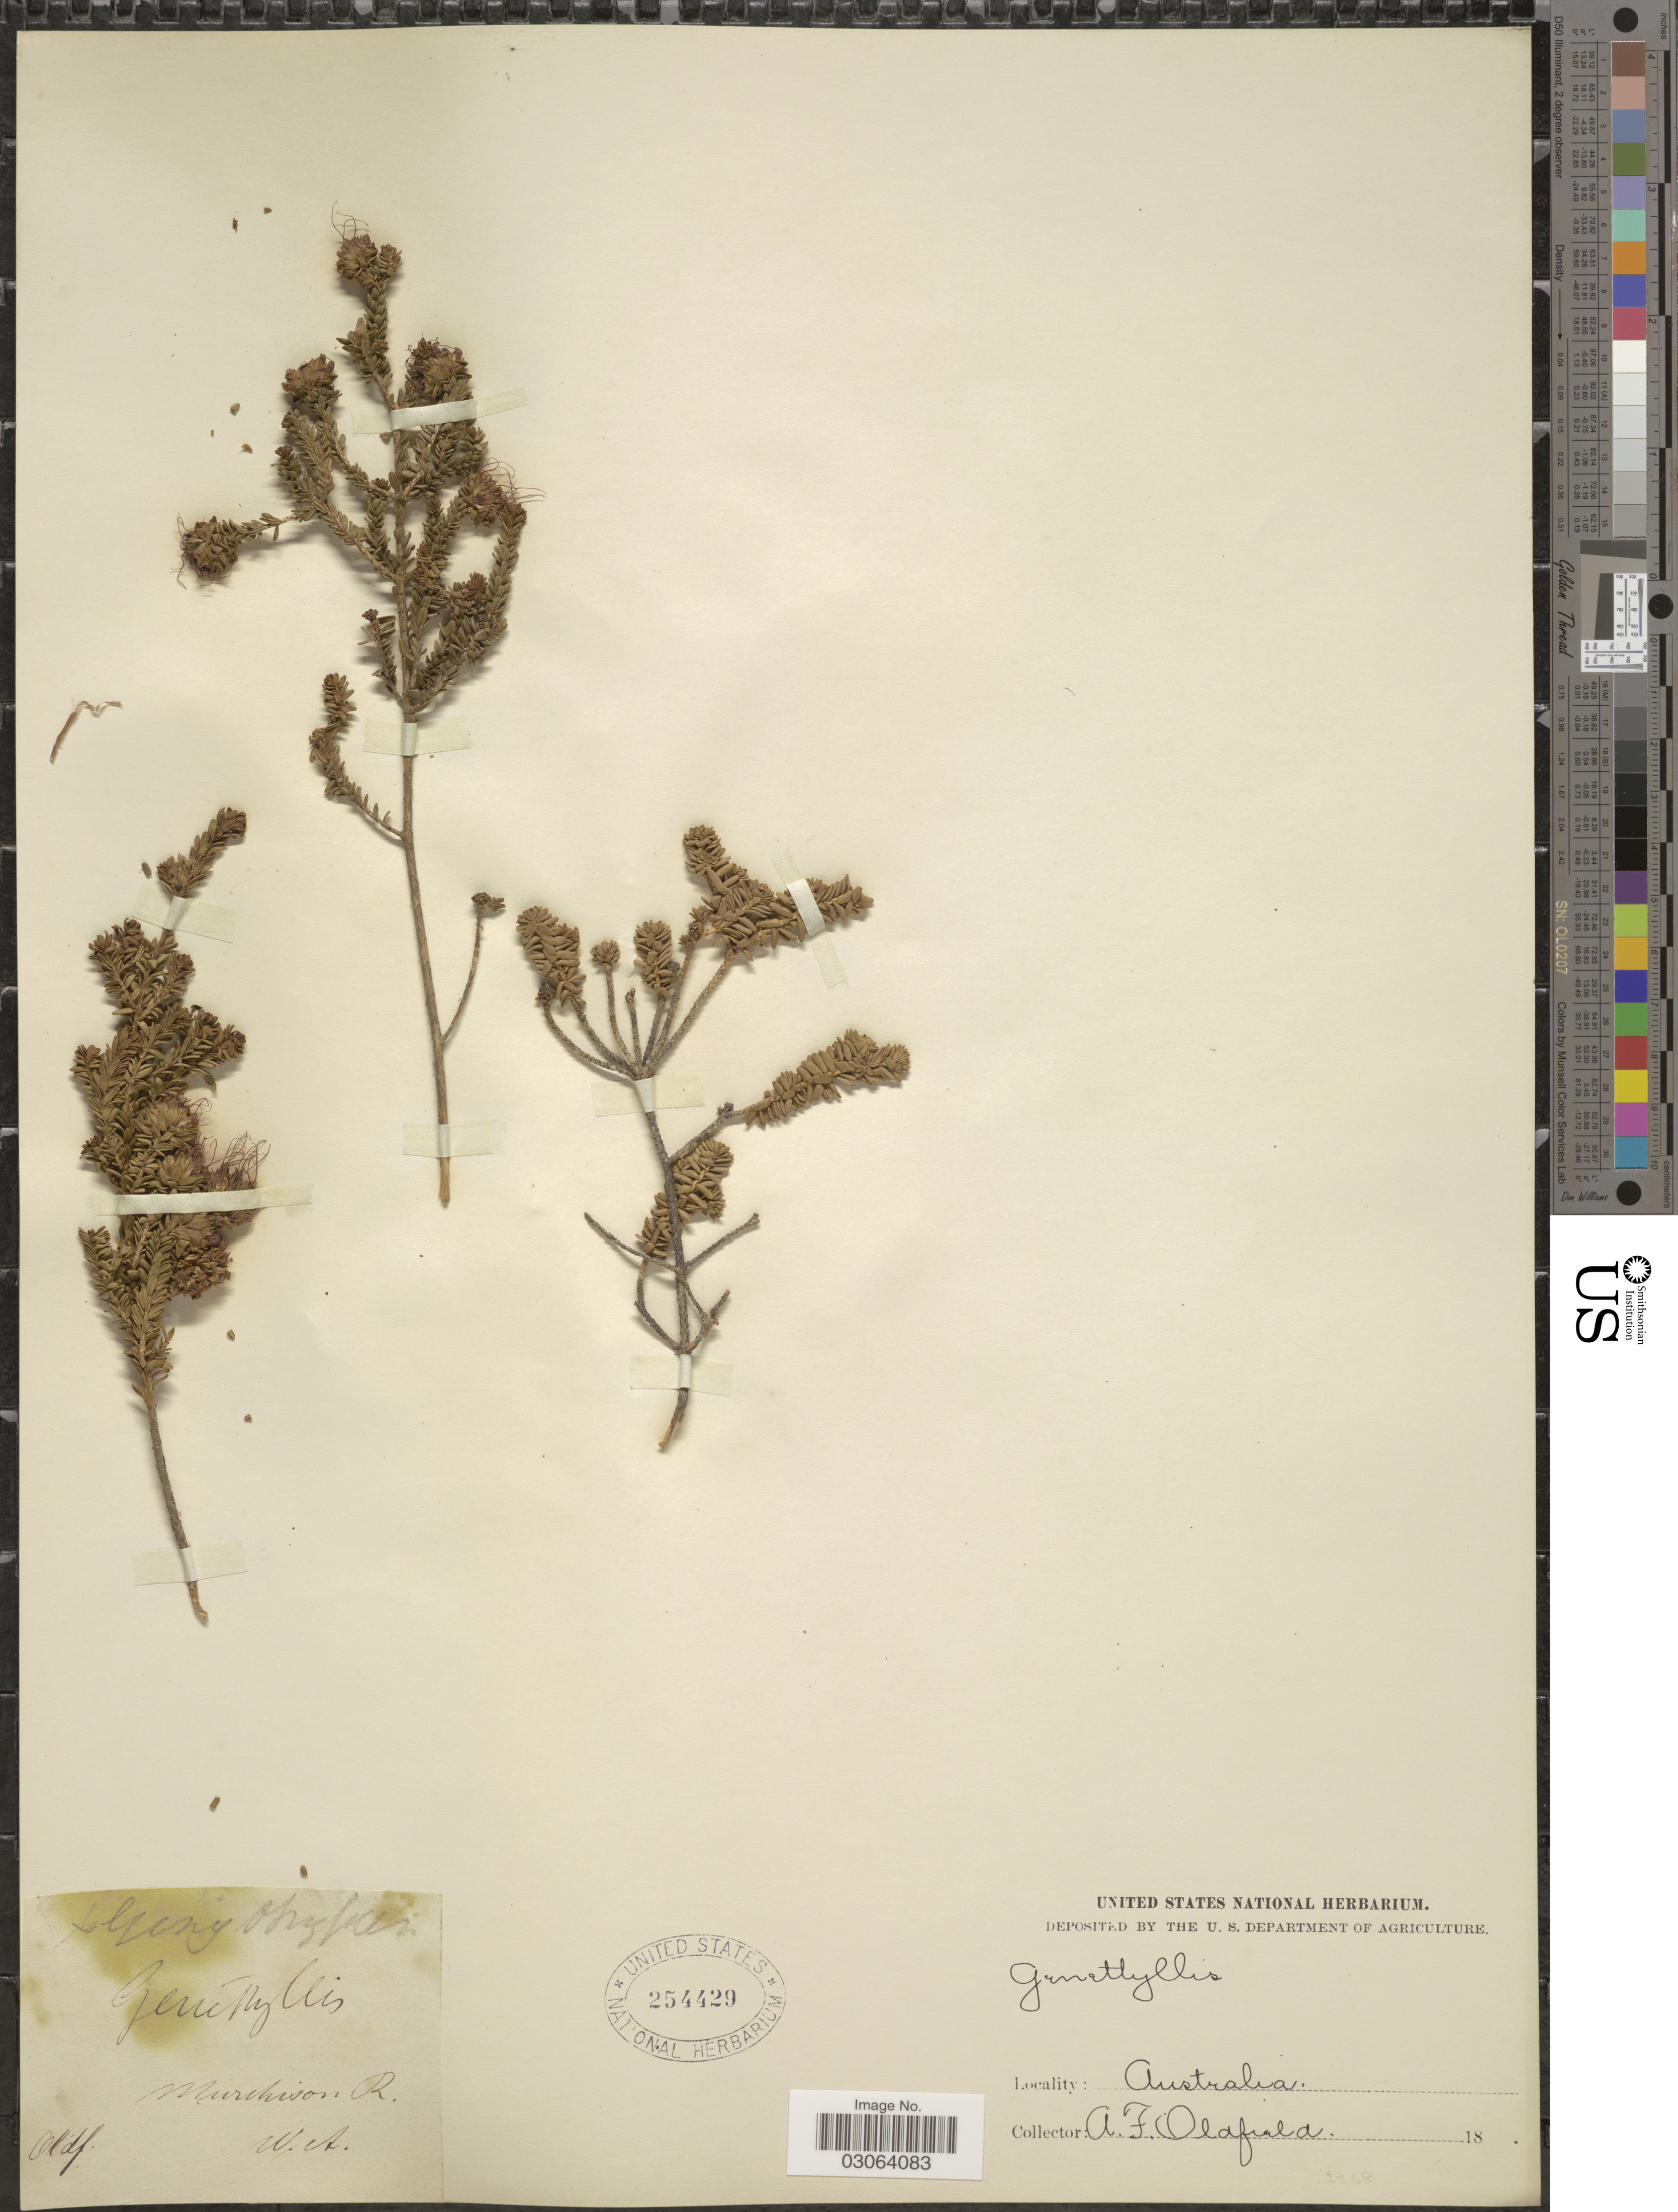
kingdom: Plantae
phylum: Tracheophyta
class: Magnoliopsida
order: Myrtales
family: Myrtaceae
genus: Darwinia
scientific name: Darwinia sp.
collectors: A. Oldfield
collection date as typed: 18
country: Australia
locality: Murchison R.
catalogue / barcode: US 254429